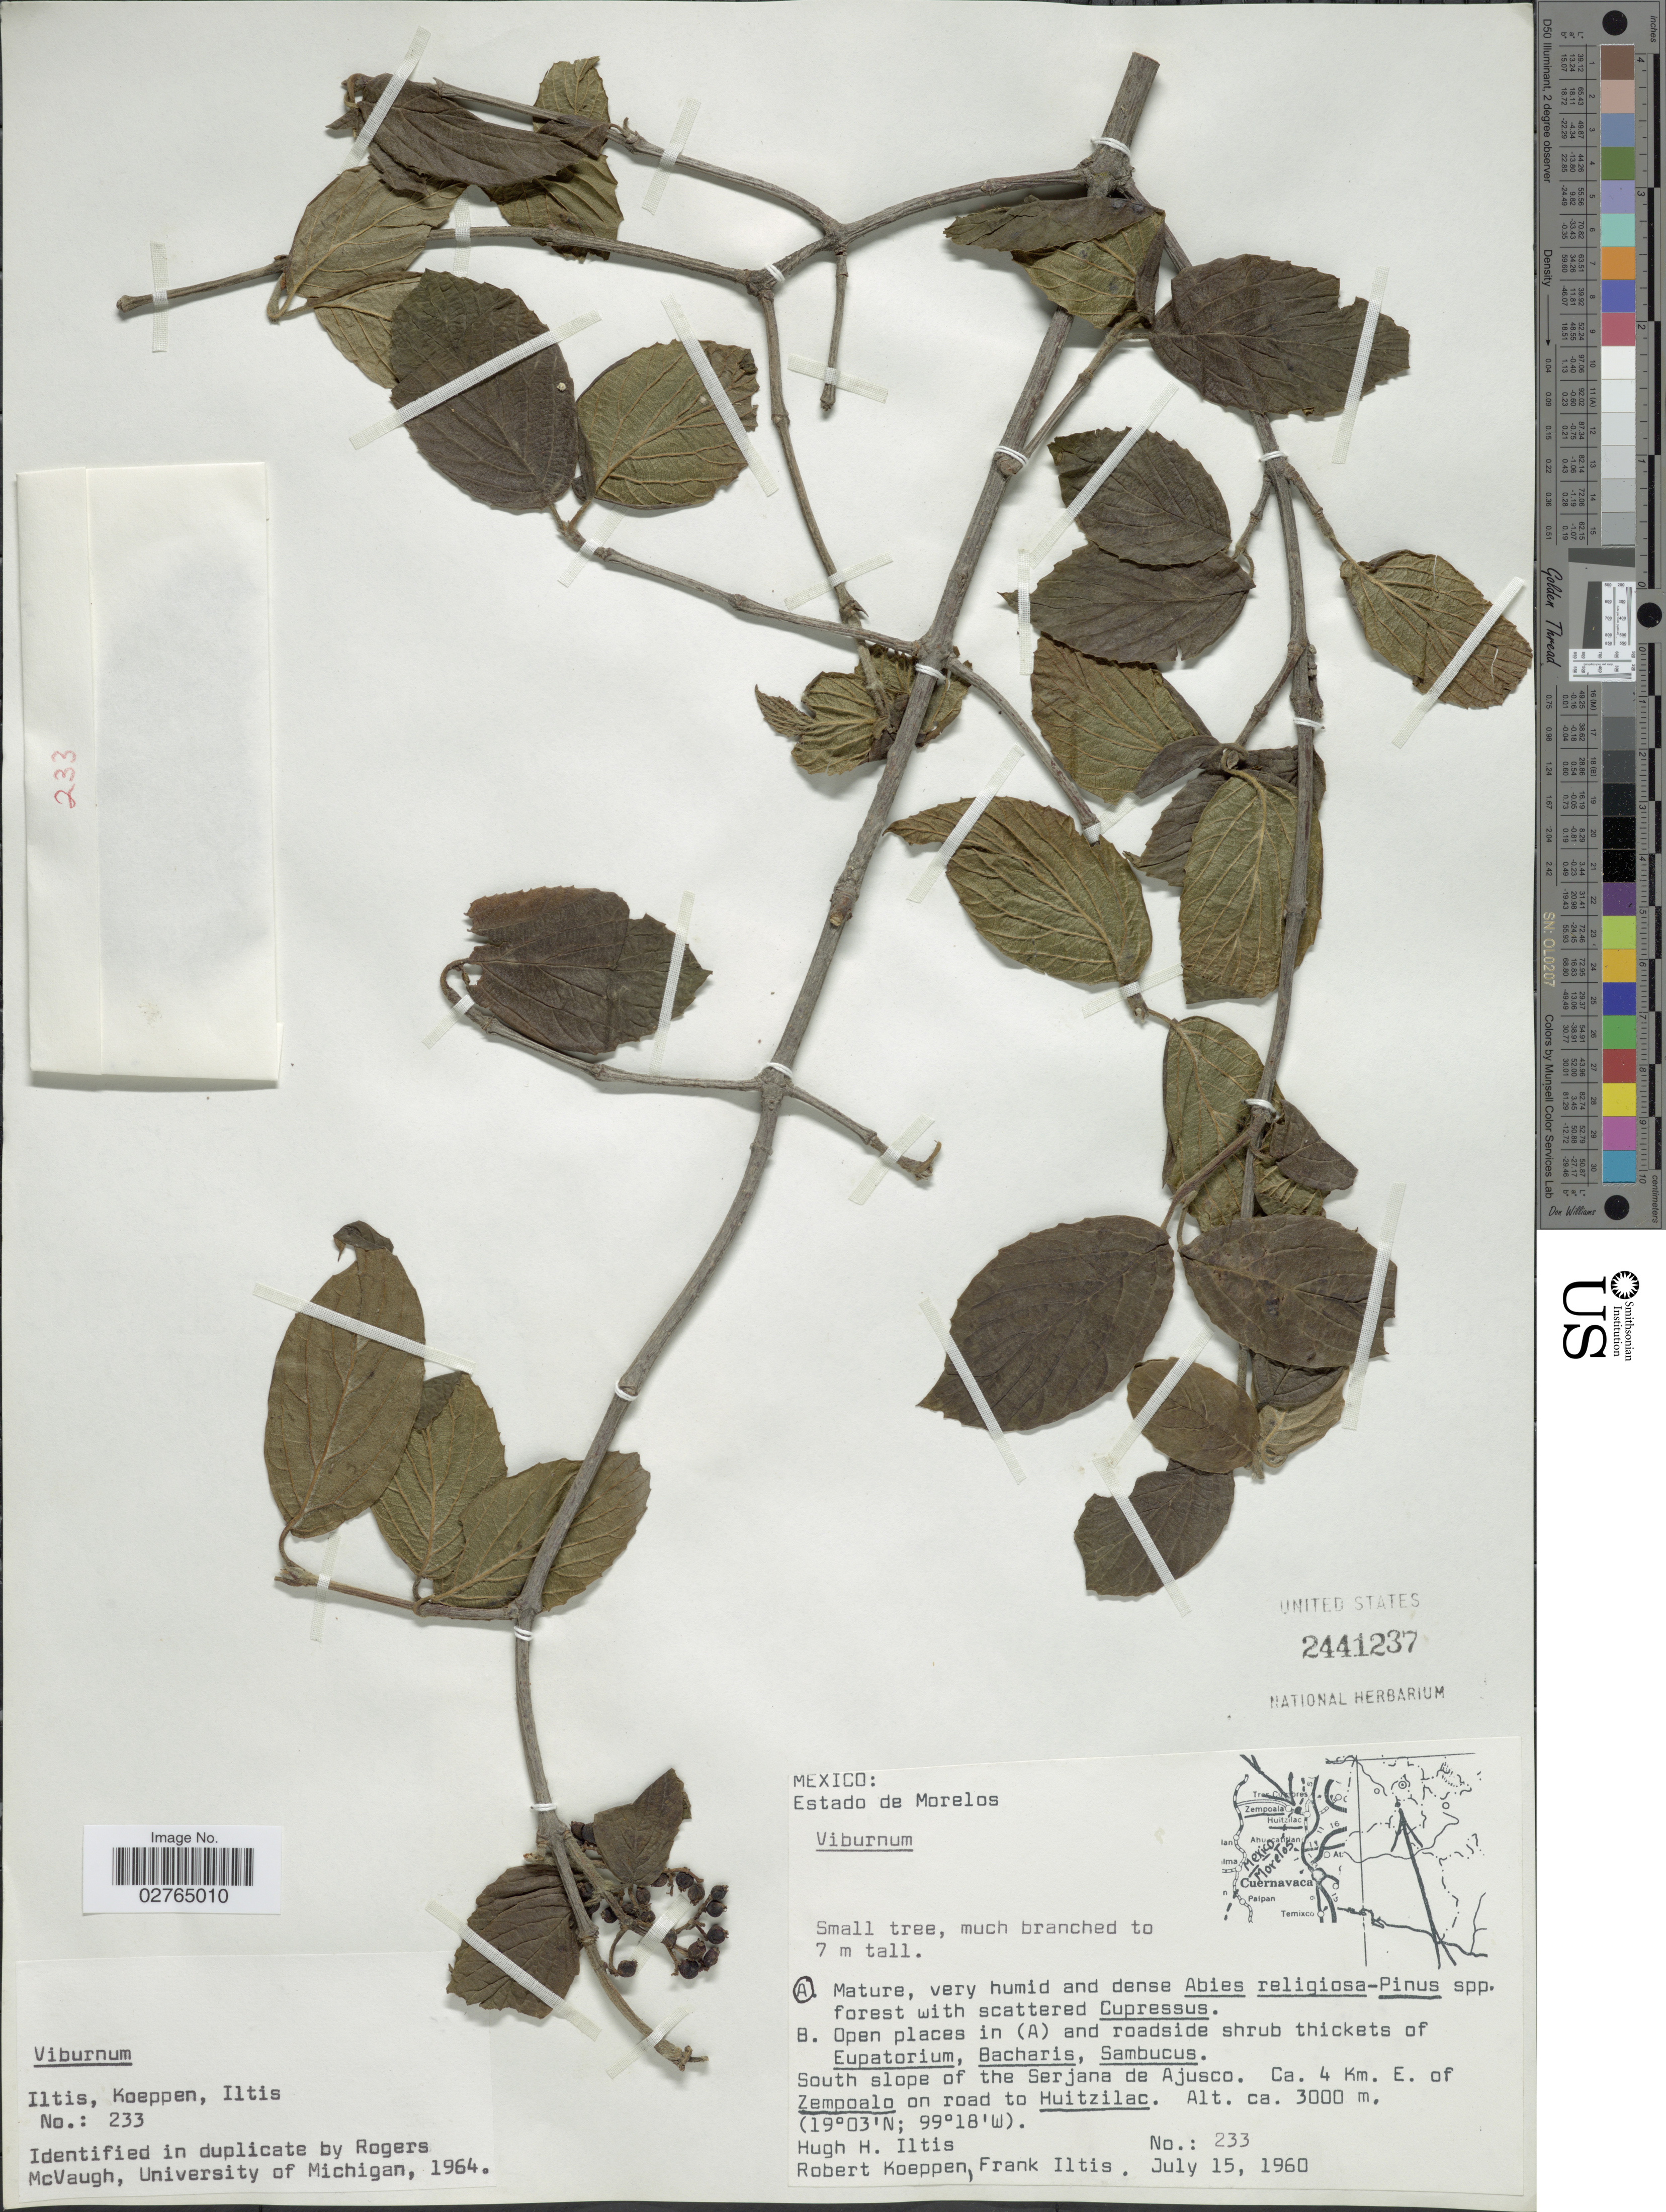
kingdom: Plantae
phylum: Tracheophyta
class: Magnoliopsida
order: Dipsacales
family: Viburnaceae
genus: Viburnum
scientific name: Viburnum sp.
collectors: H. Iltis, R. C. Koeppen & F. S. Iltis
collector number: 233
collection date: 1960-07-15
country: Mexico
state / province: Morelos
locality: South slope of the Serjana de Ajusco. Ca. 4 Km. E. of Zempoalo on road to Huitzilac.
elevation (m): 3000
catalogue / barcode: US 2441237